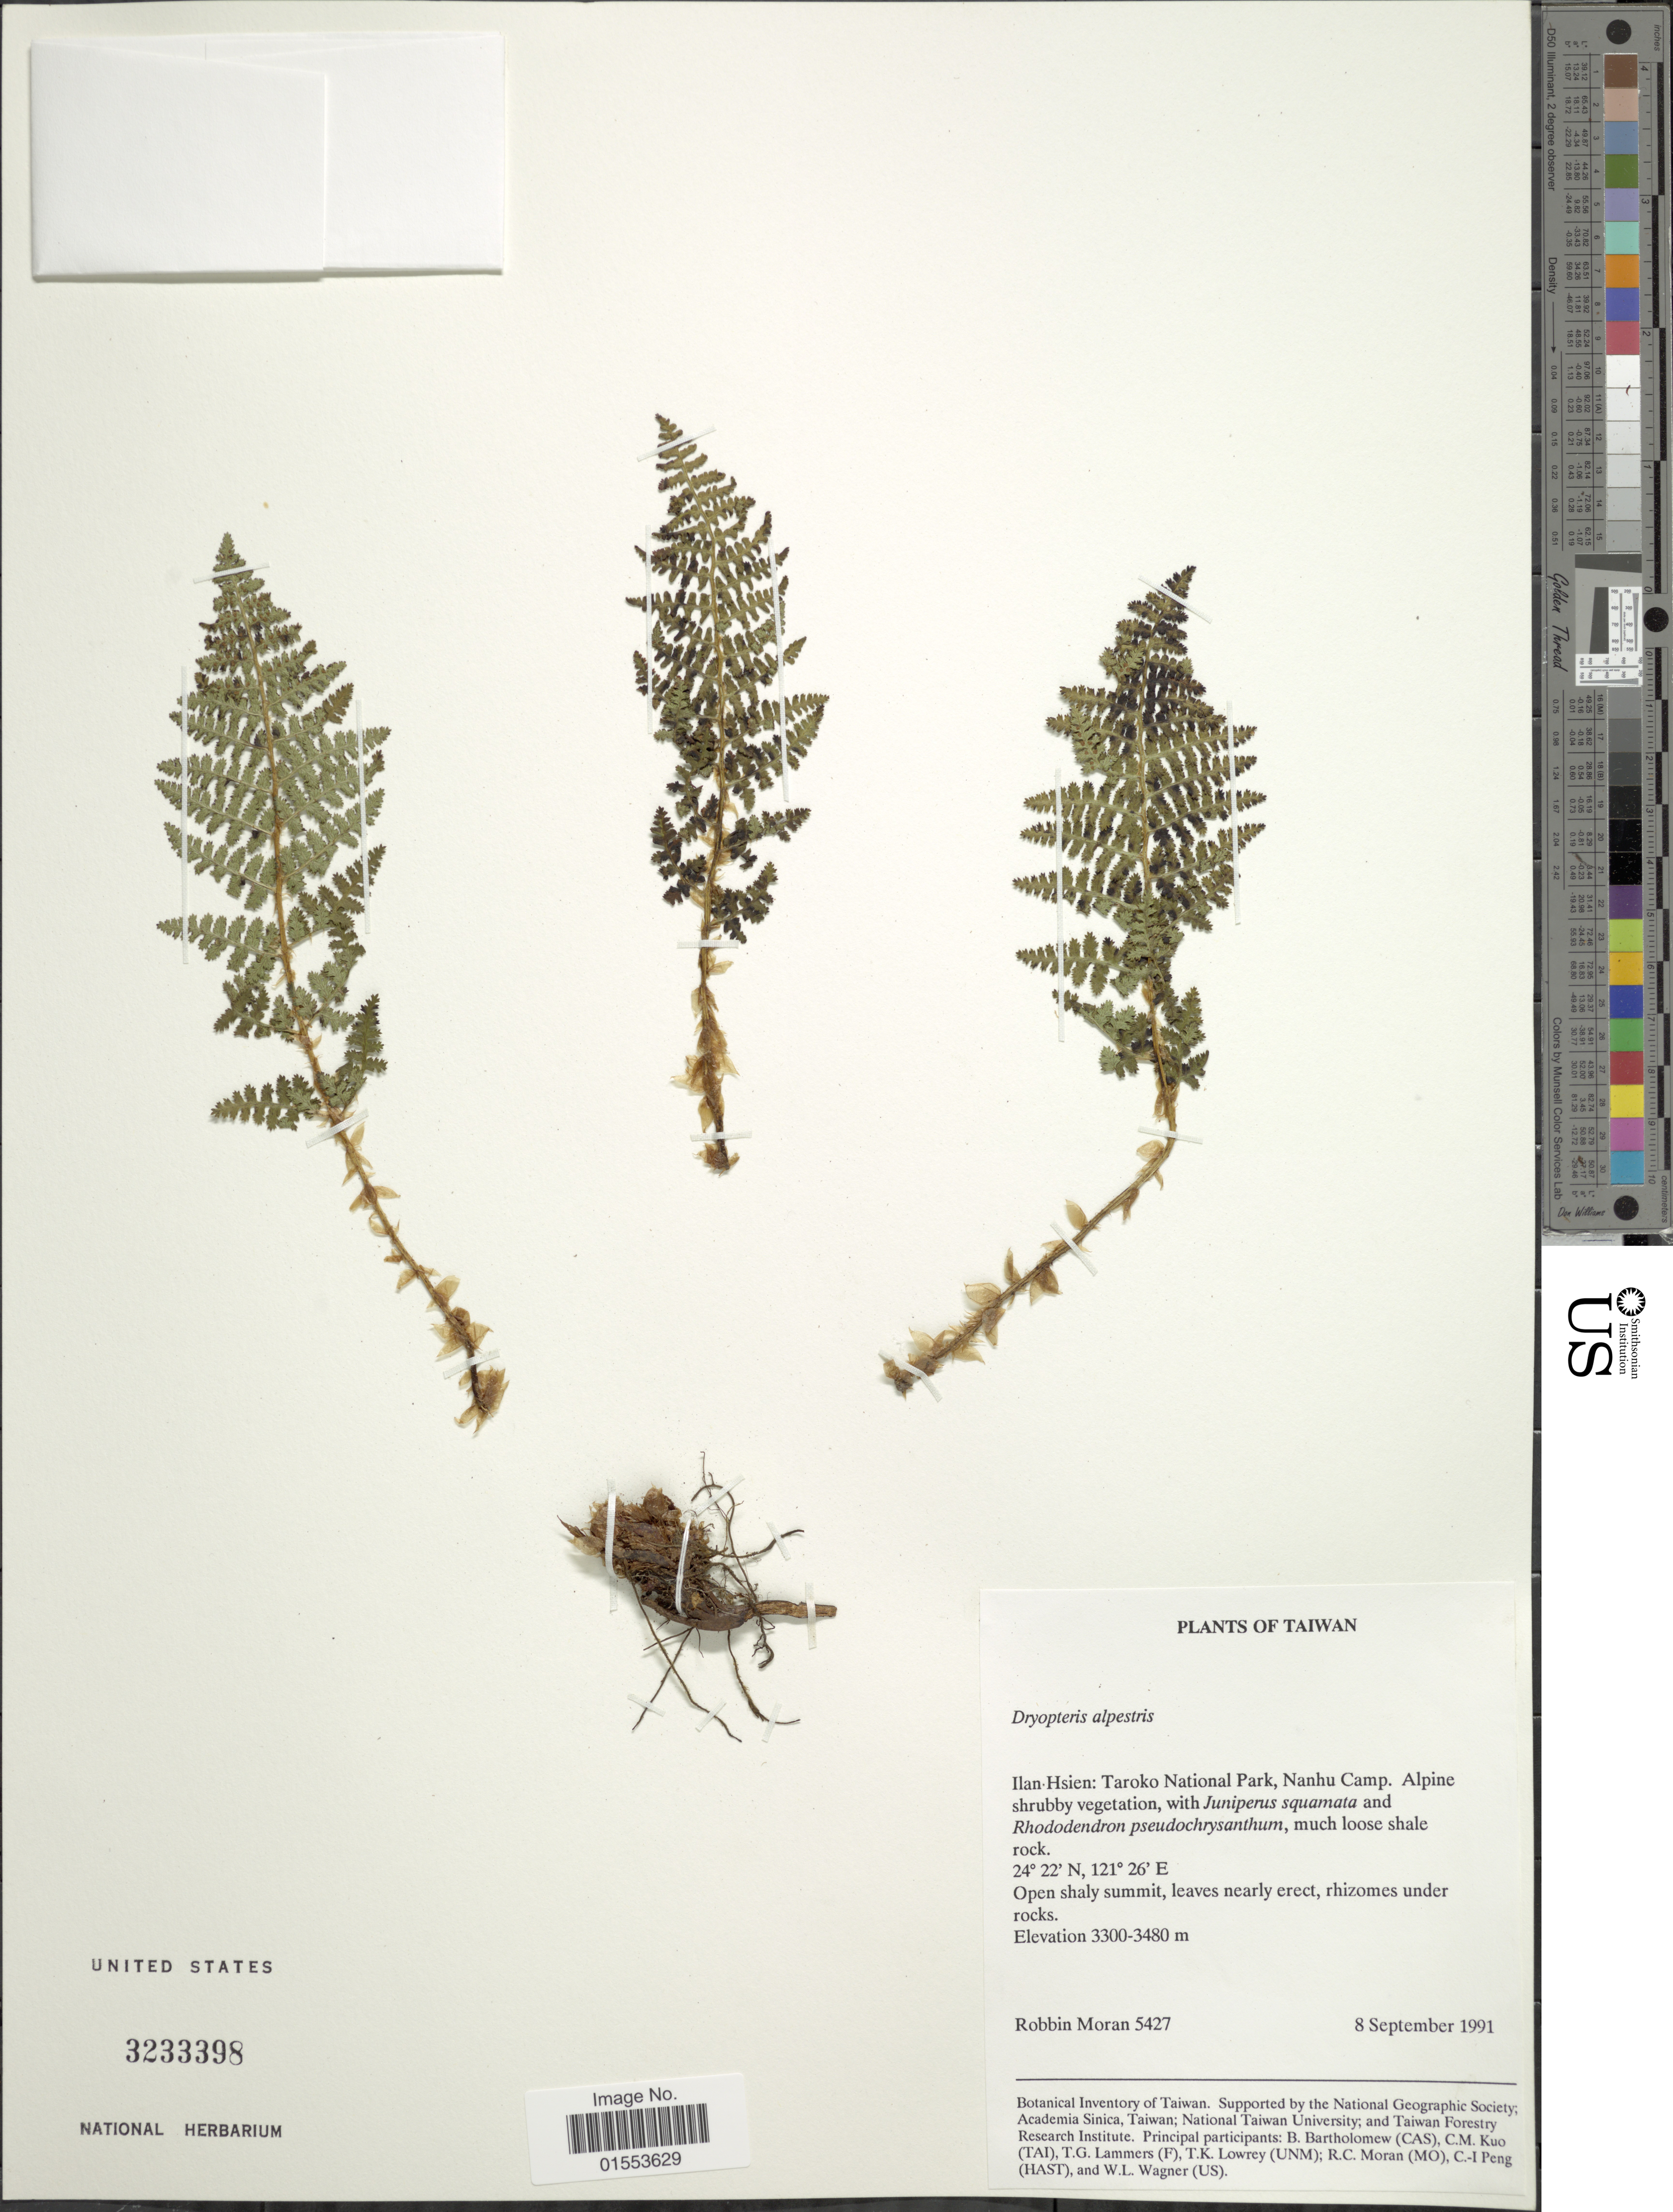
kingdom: Plantae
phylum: Tracheophyta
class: Polypodiopsida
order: Polypodiales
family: Dryopteridaceae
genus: Dryopteris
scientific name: Dryopteris alpestris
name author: Tagawa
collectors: R. C. Moran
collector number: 5427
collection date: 1991-09-08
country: Taiwan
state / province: Ilan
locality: Taiwan, Ilan-Hsien: Taroko National Park, Nanhu Camp.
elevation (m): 3300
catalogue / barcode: US 3233398